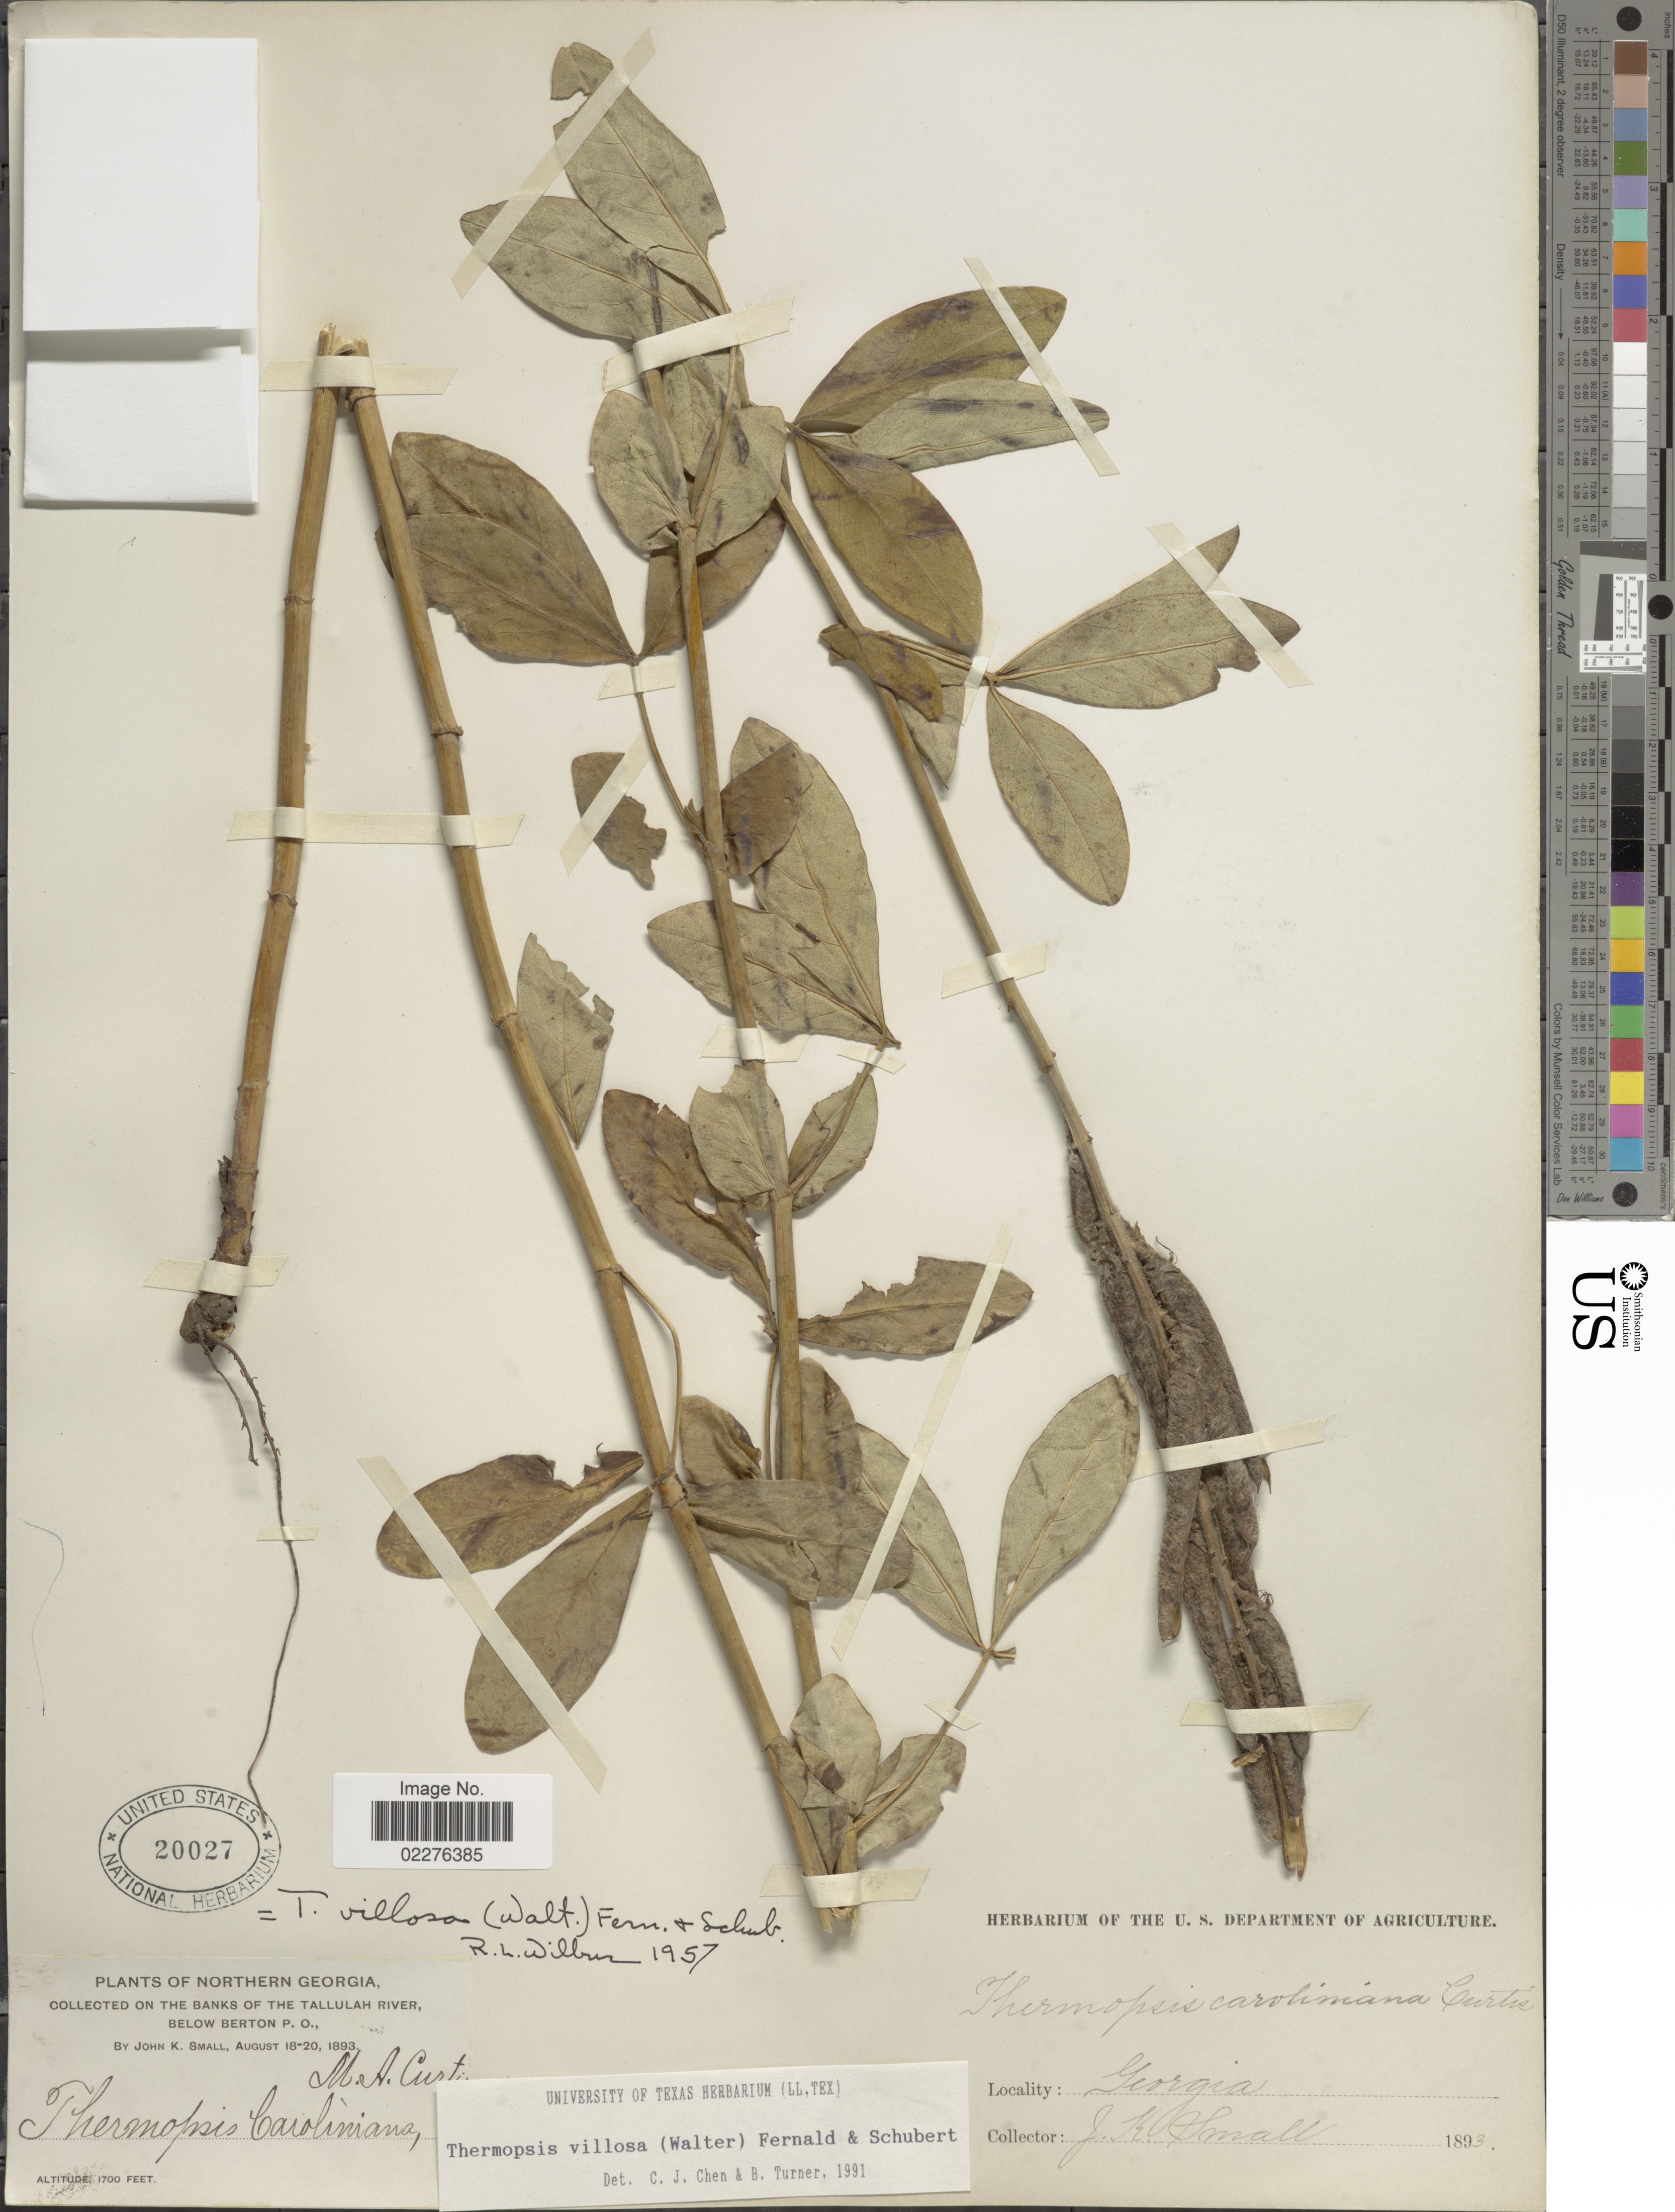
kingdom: Plantae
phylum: Tracheophyta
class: Magnoliopsida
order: Fabales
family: Fabaceae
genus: Thermopsis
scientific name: Thermopsis villosa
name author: (Walter) Fernald & B.G. Schub.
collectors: J. K. Small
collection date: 1893-08-18/1893-08-20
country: United States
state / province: Georgia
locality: Northern Georgia, on the Banks of the Tallulah River, below Berton P.O.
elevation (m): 518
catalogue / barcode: US 20027